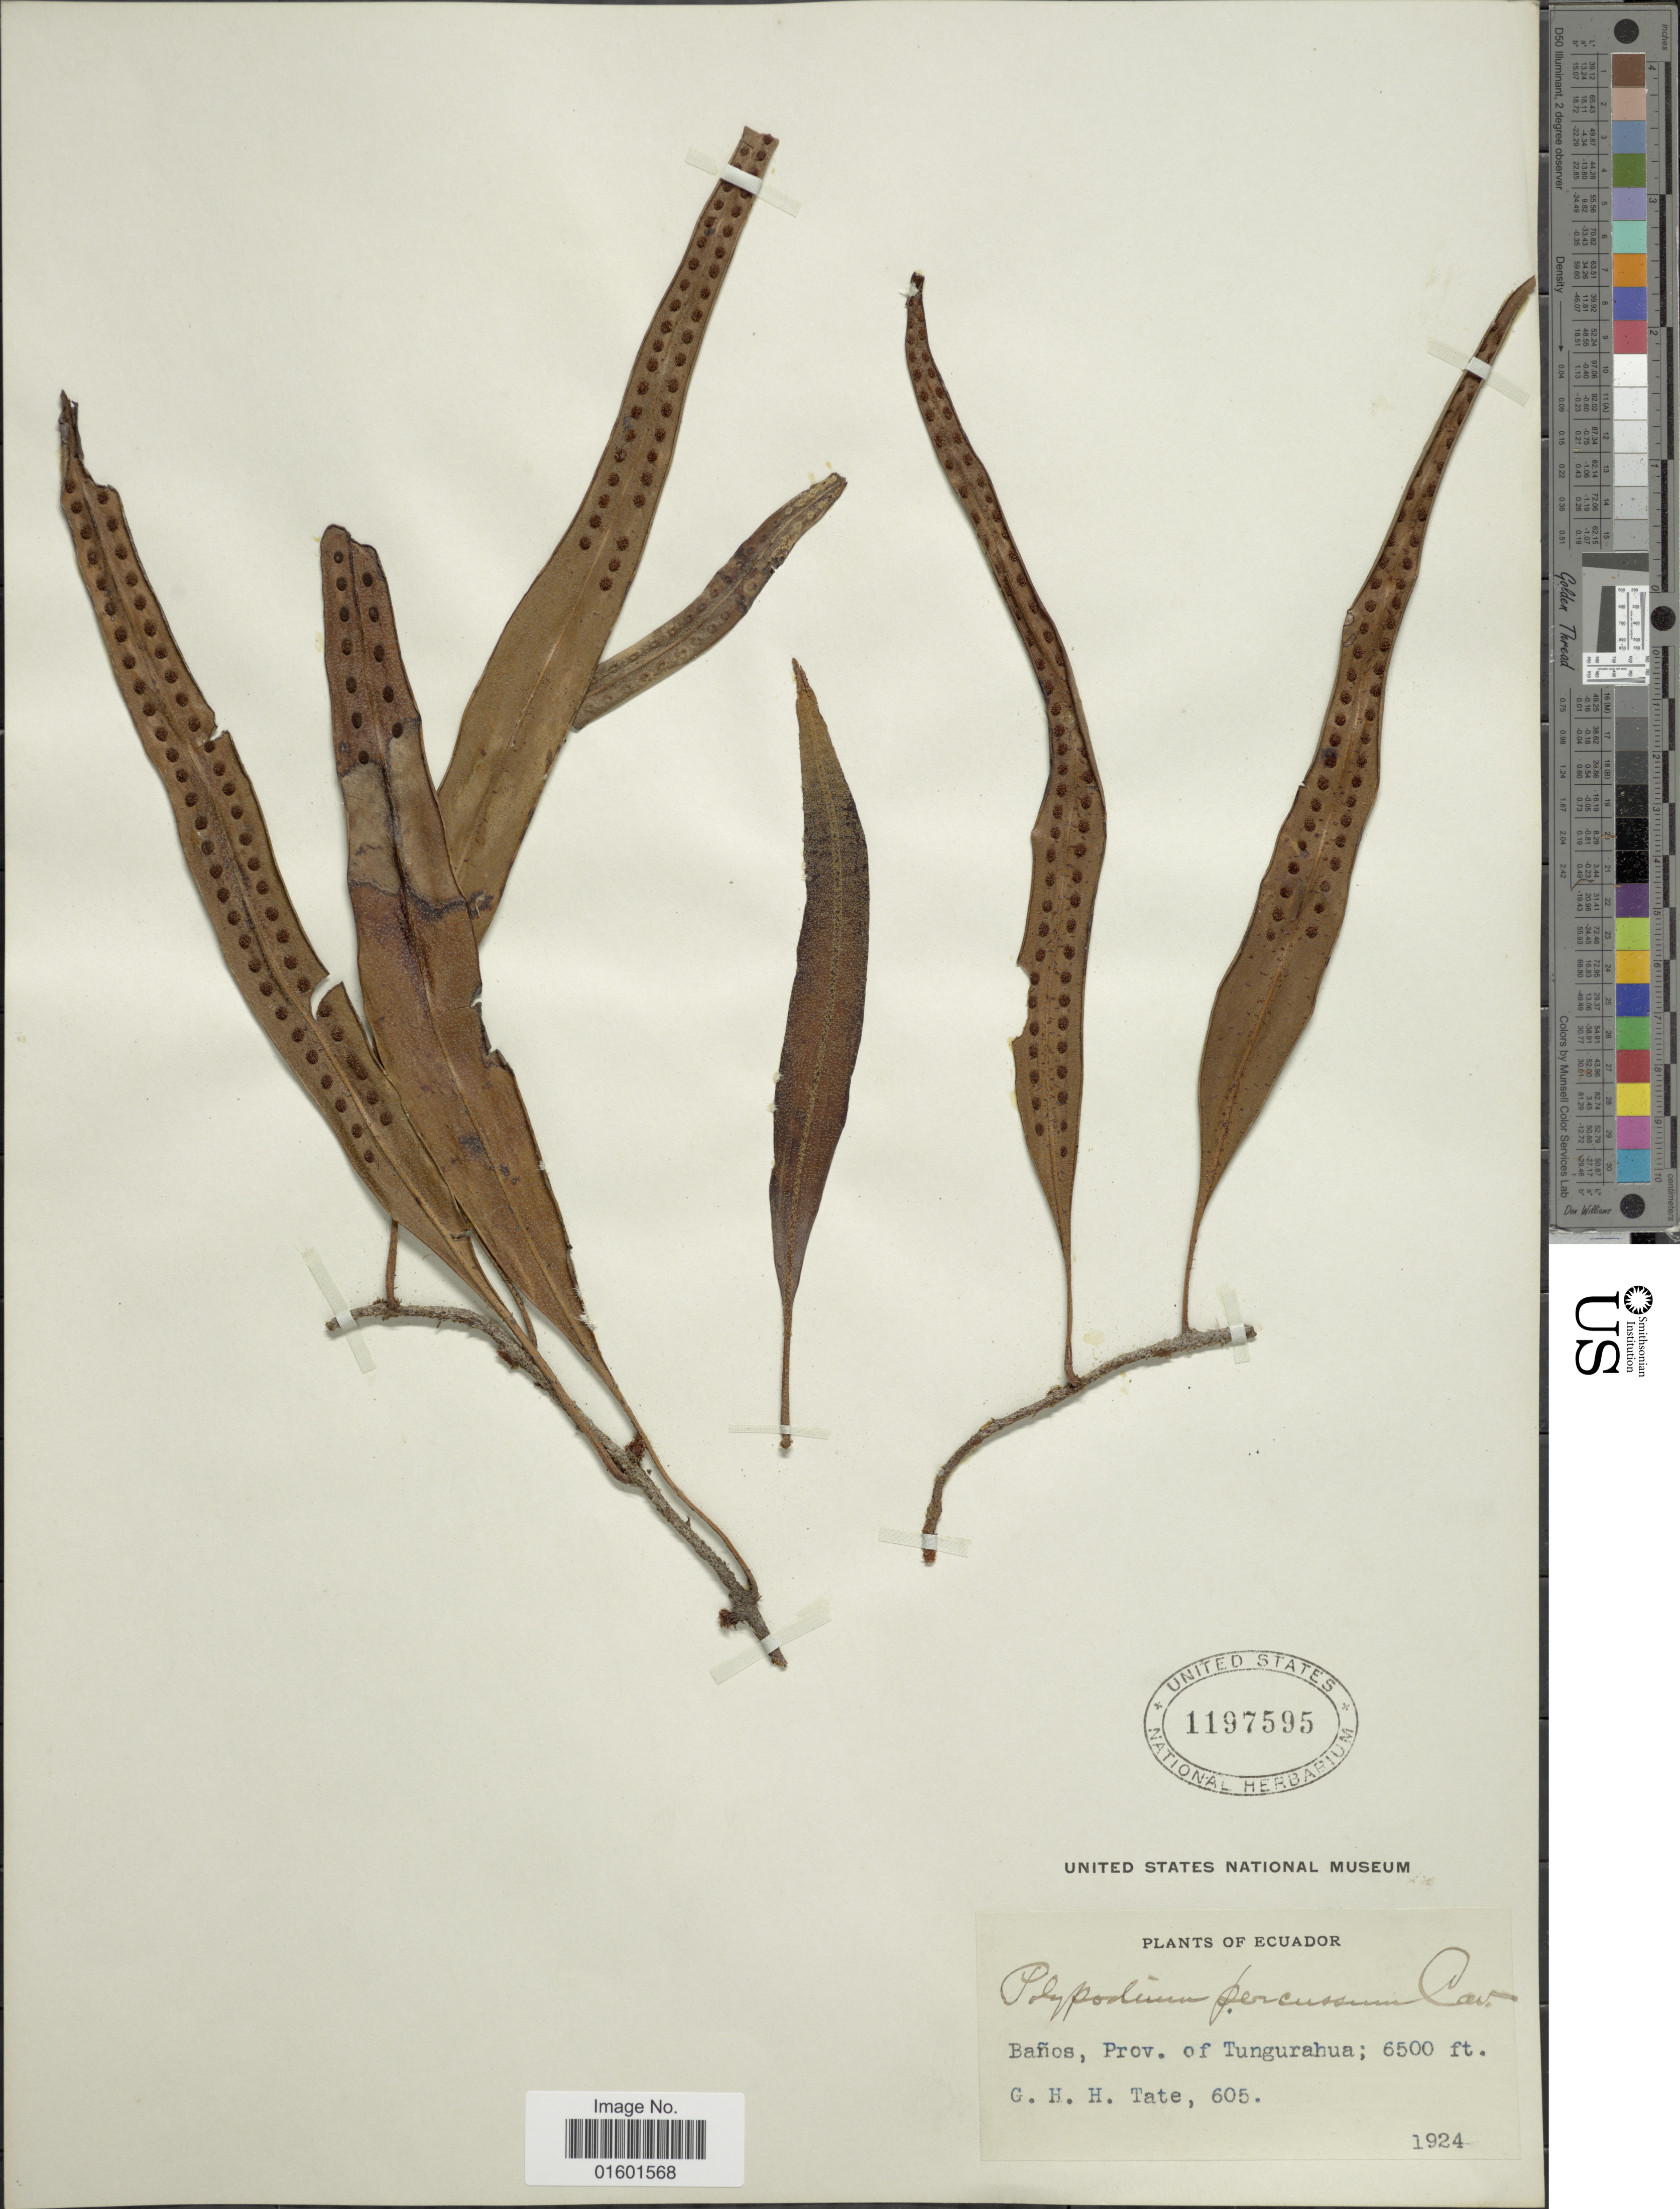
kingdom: Plantae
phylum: Tracheophyta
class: Polypodiopsida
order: Polypodiales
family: Polypodiaceae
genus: Microgramma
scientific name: Microgramma percussa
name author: (Cav.) de la Sota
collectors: G. H. H.Tate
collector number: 605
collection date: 1924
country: Ecuador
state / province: Tungurahua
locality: Banos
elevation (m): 1981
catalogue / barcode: US 1197595